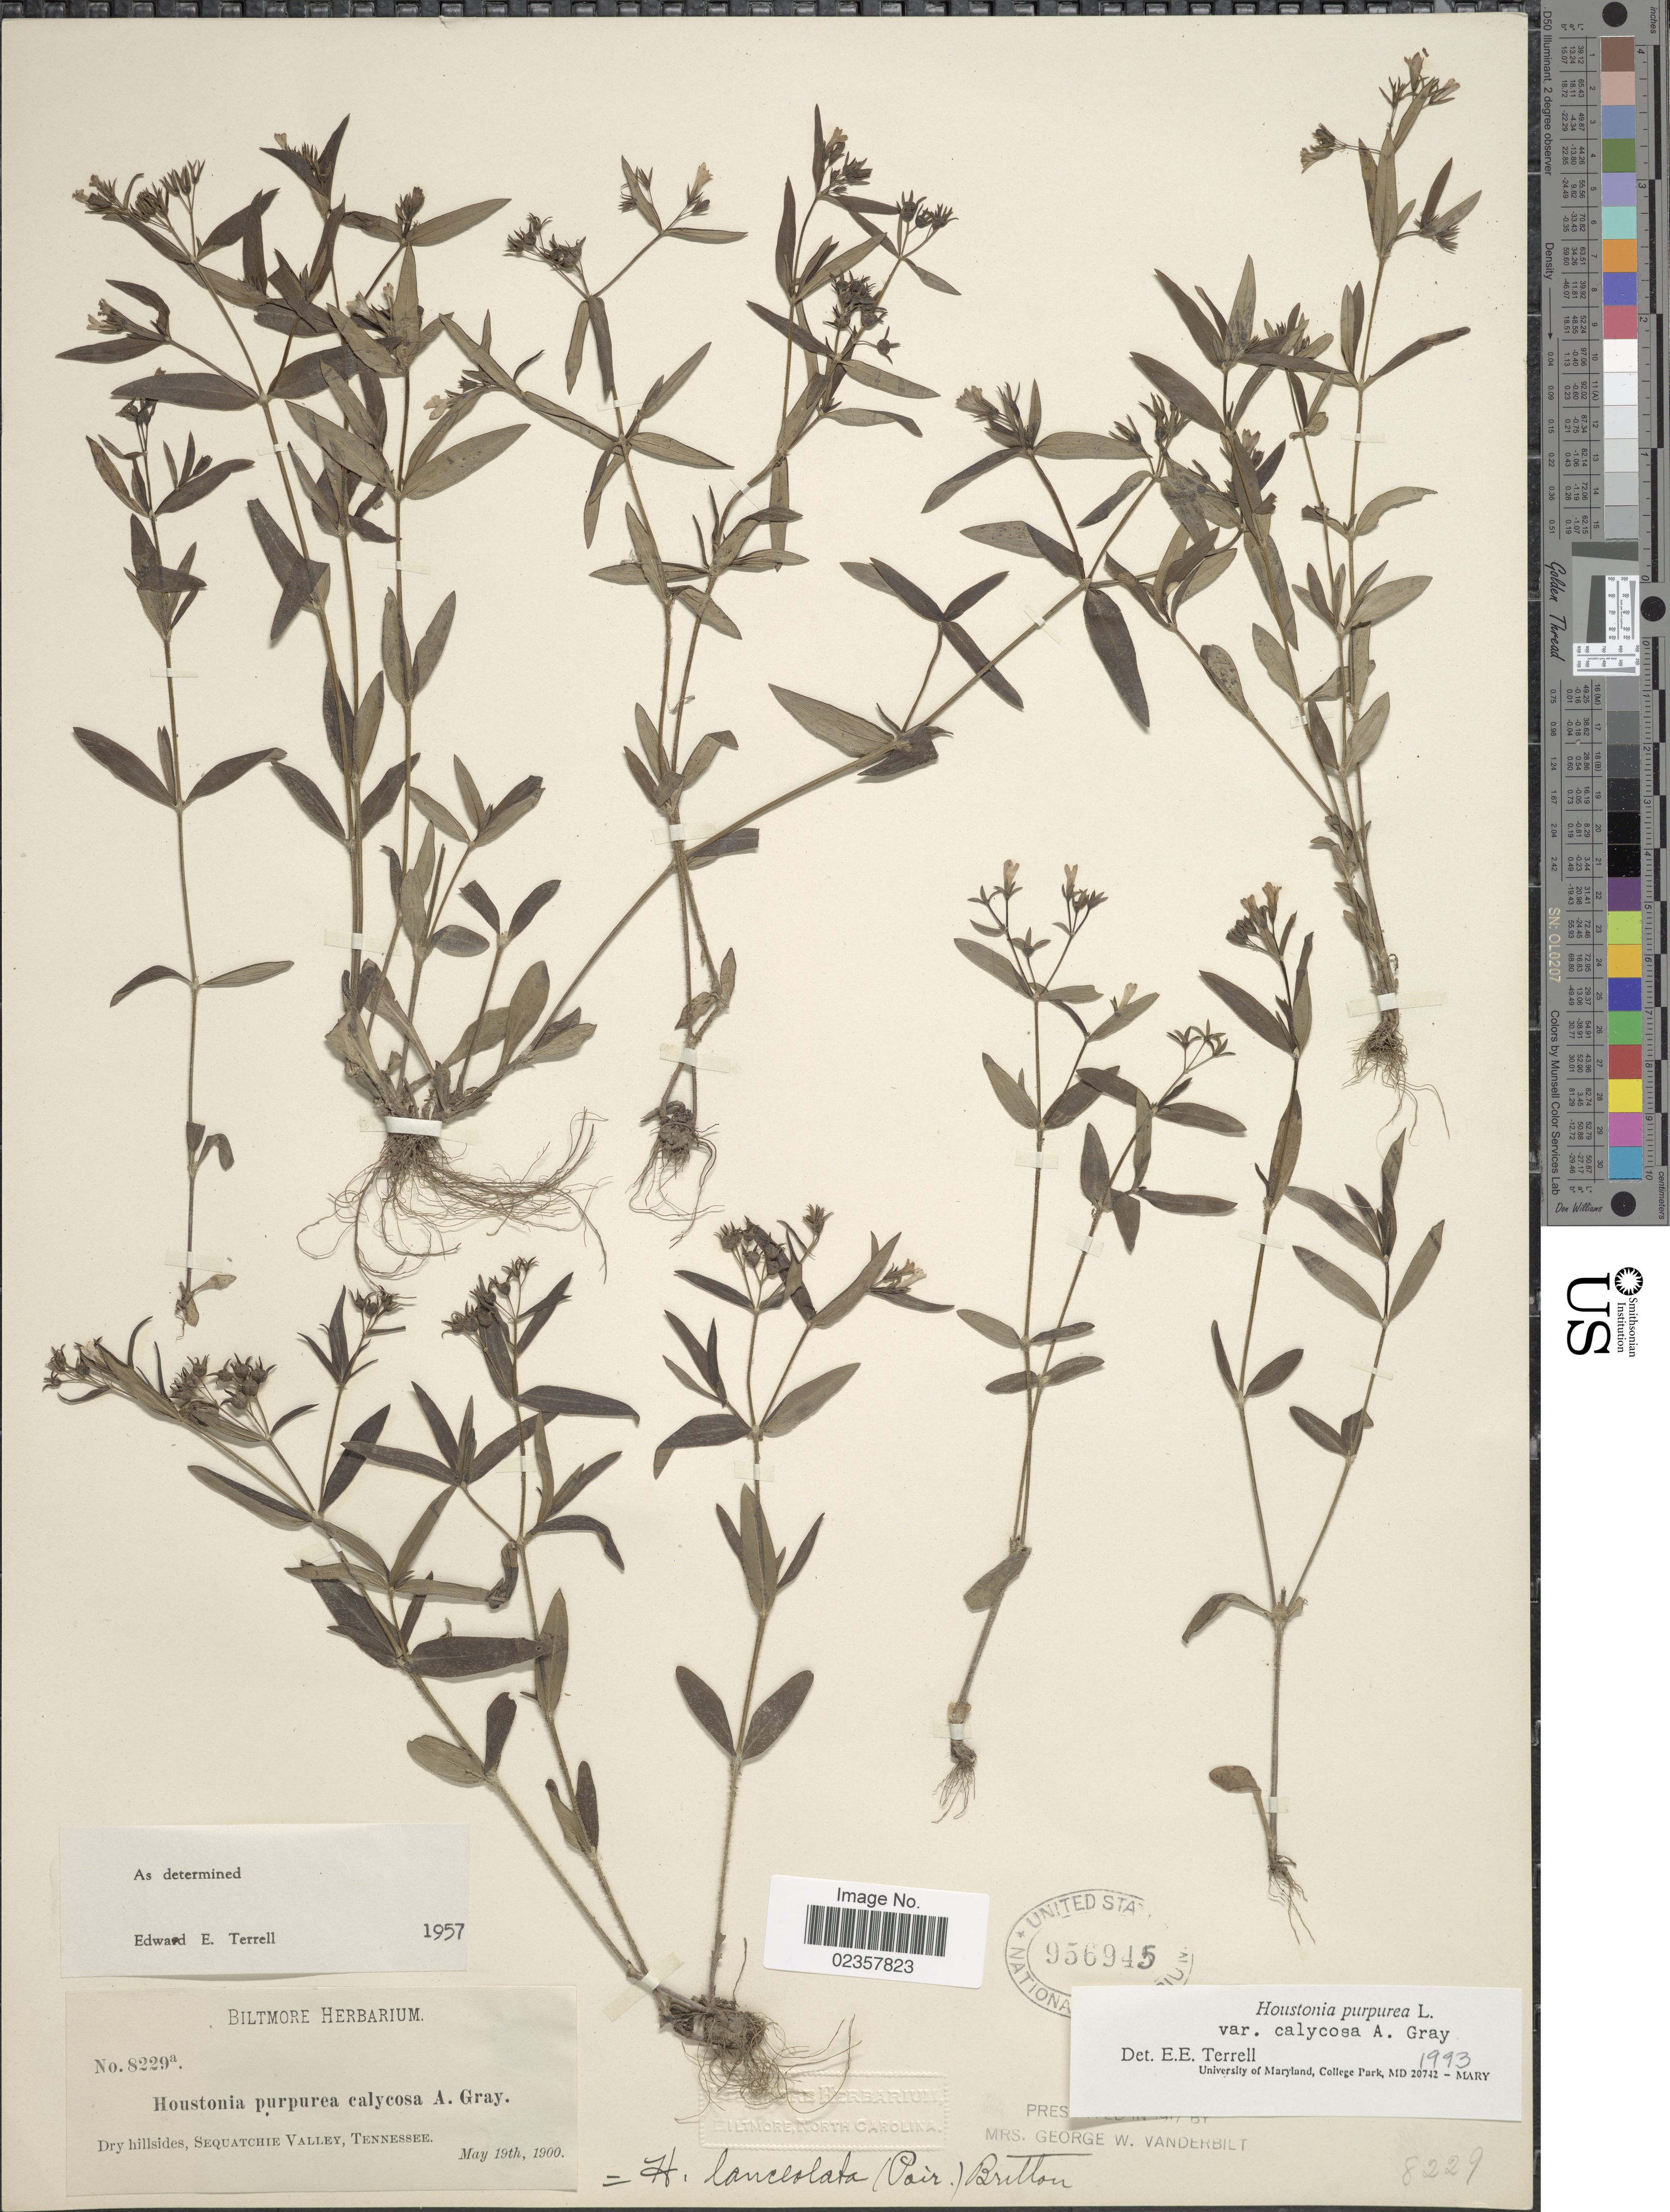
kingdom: Plantae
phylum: Tracheophyta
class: Magnoliopsida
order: Gentianales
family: Rubiaceae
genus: Houstonia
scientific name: Houstonia purpurea var. calycosa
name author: A. Gray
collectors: ex herb. Biltmore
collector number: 8229a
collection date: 1900-05-19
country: United States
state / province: Tennessee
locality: Dry hillsides, Sequatchie Valley, Tennessee.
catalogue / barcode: US 956945